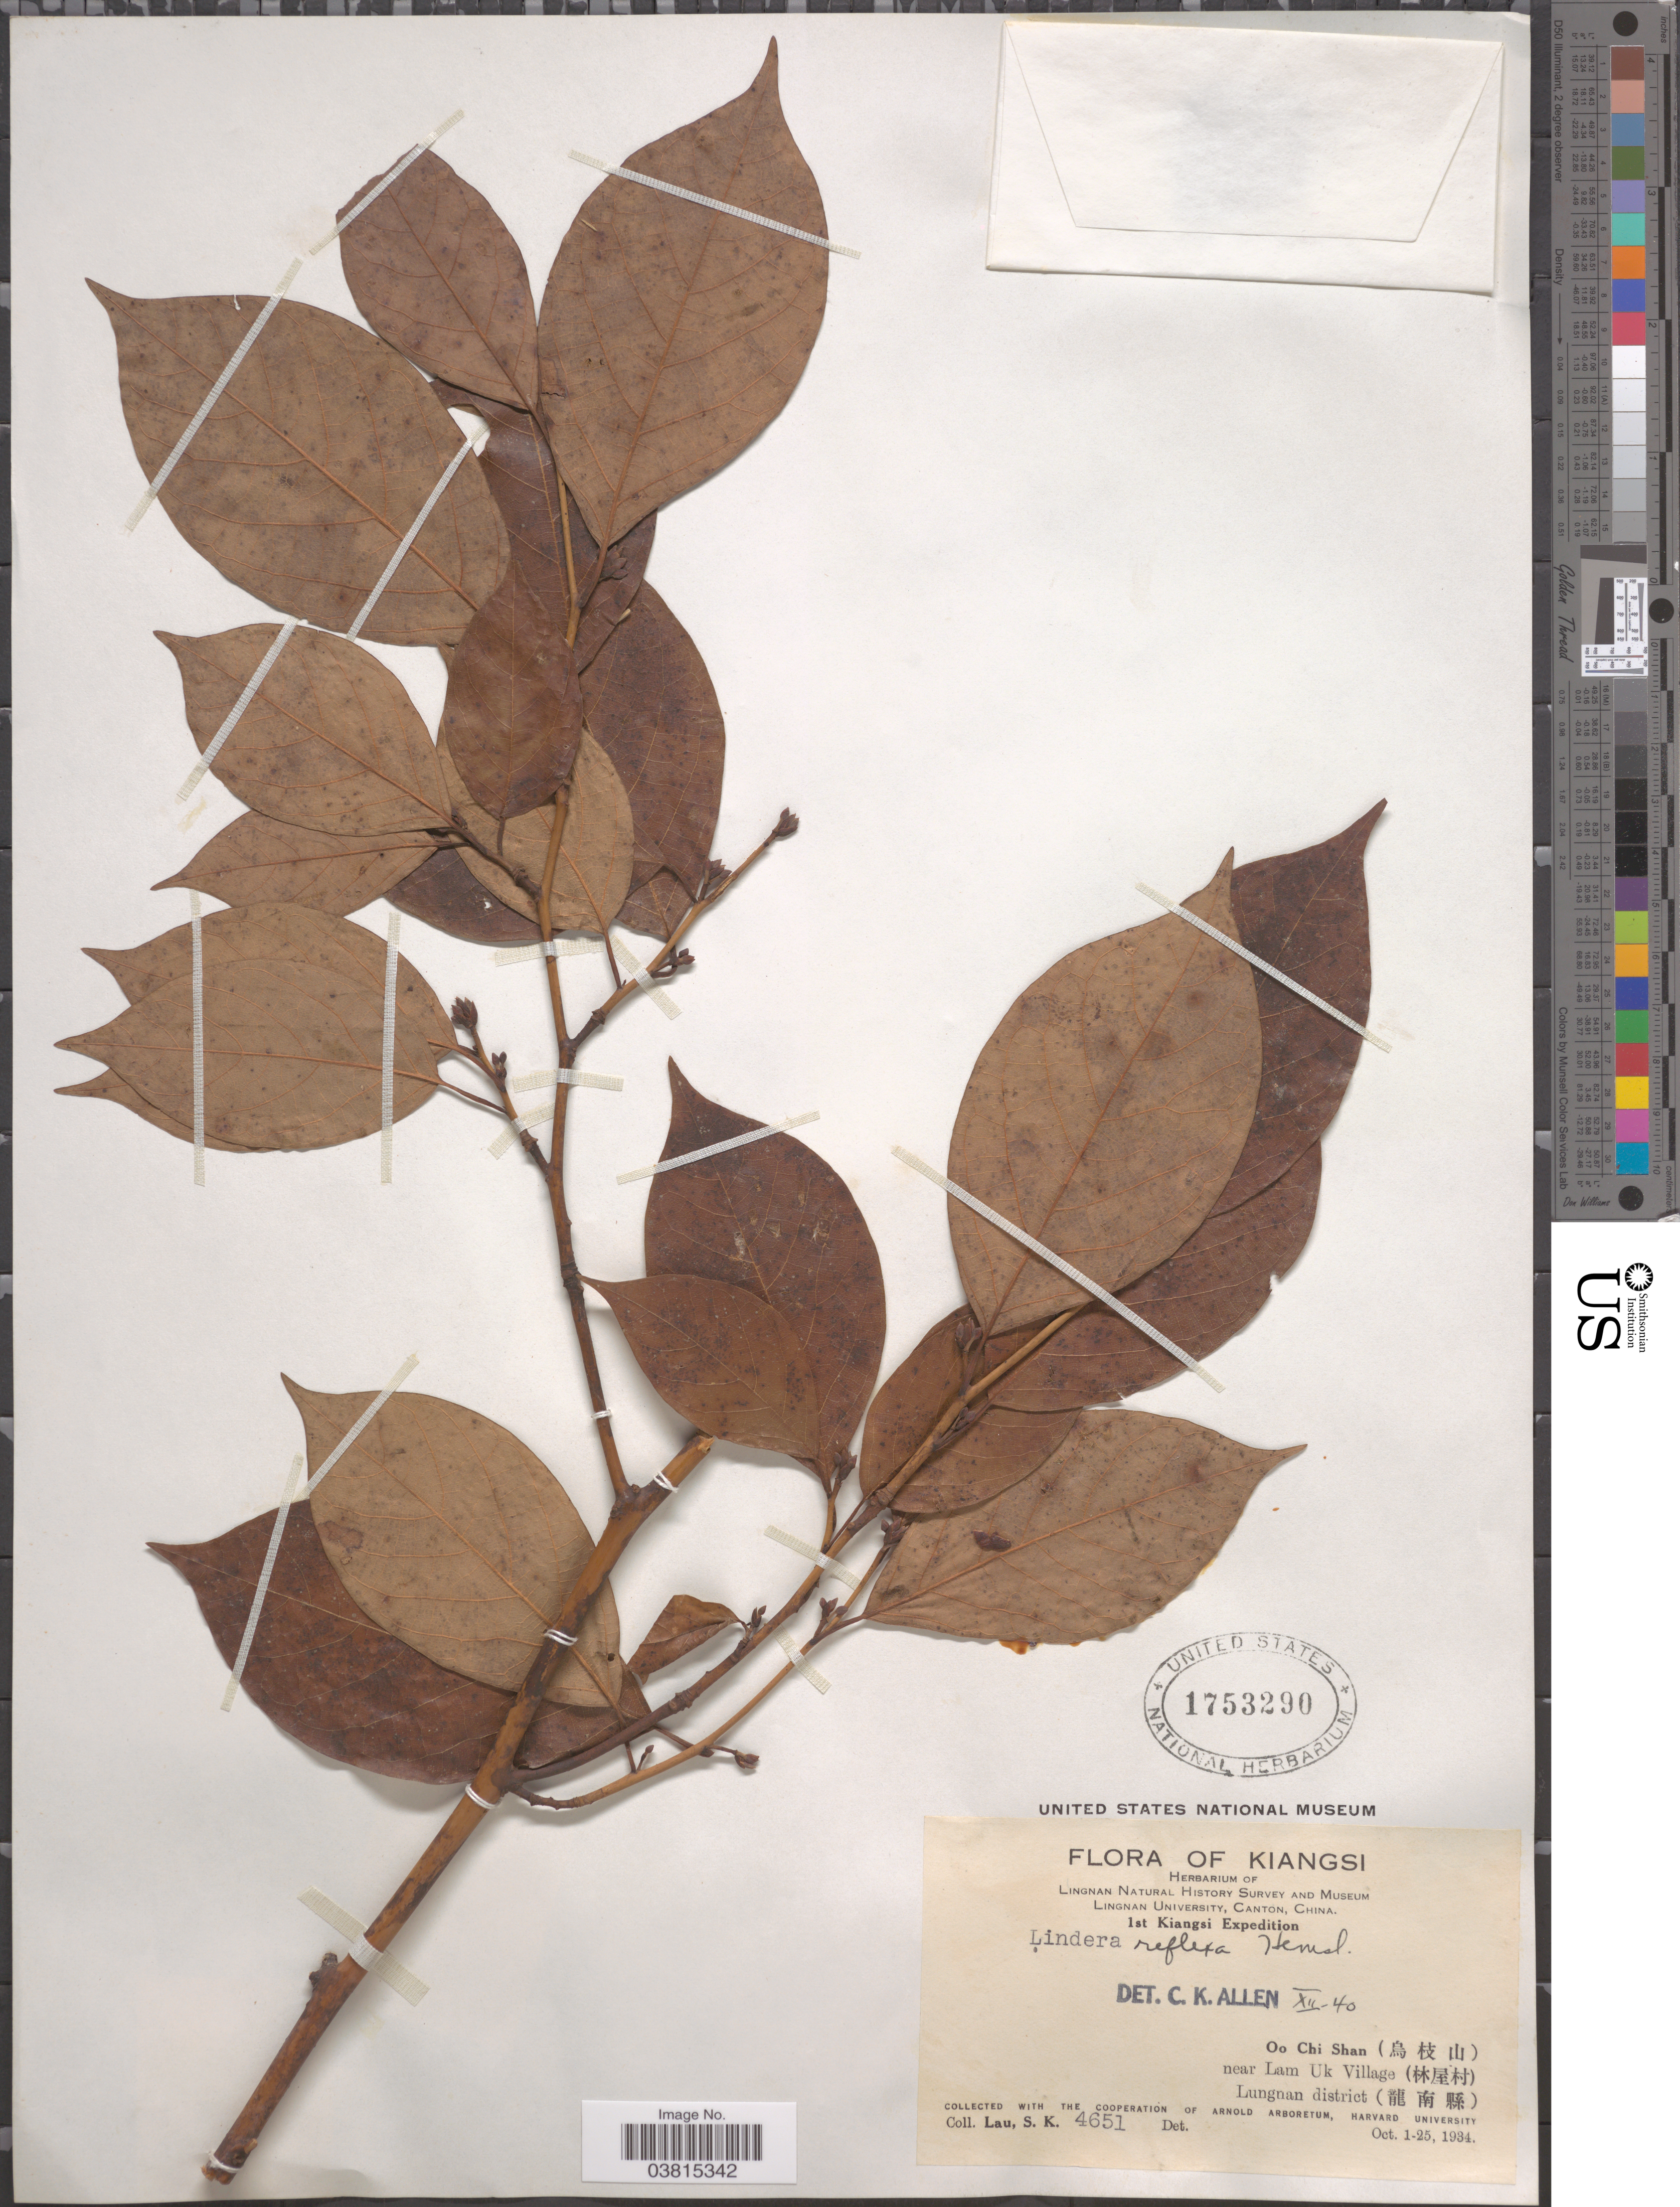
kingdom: Plantae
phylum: Tracheophyta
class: Magnoliopsida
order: Laurales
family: Lauraceae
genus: Lindera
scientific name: Lindera reflexa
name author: Hemsl.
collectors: S. K. Lau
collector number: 4651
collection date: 1934-10-01/1934-10-25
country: China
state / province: Jiangxi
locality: Kiangsi. Oo Chi Shan (X). Near Lam Uk Village (X). Lungnan District (X).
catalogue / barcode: US 1753290